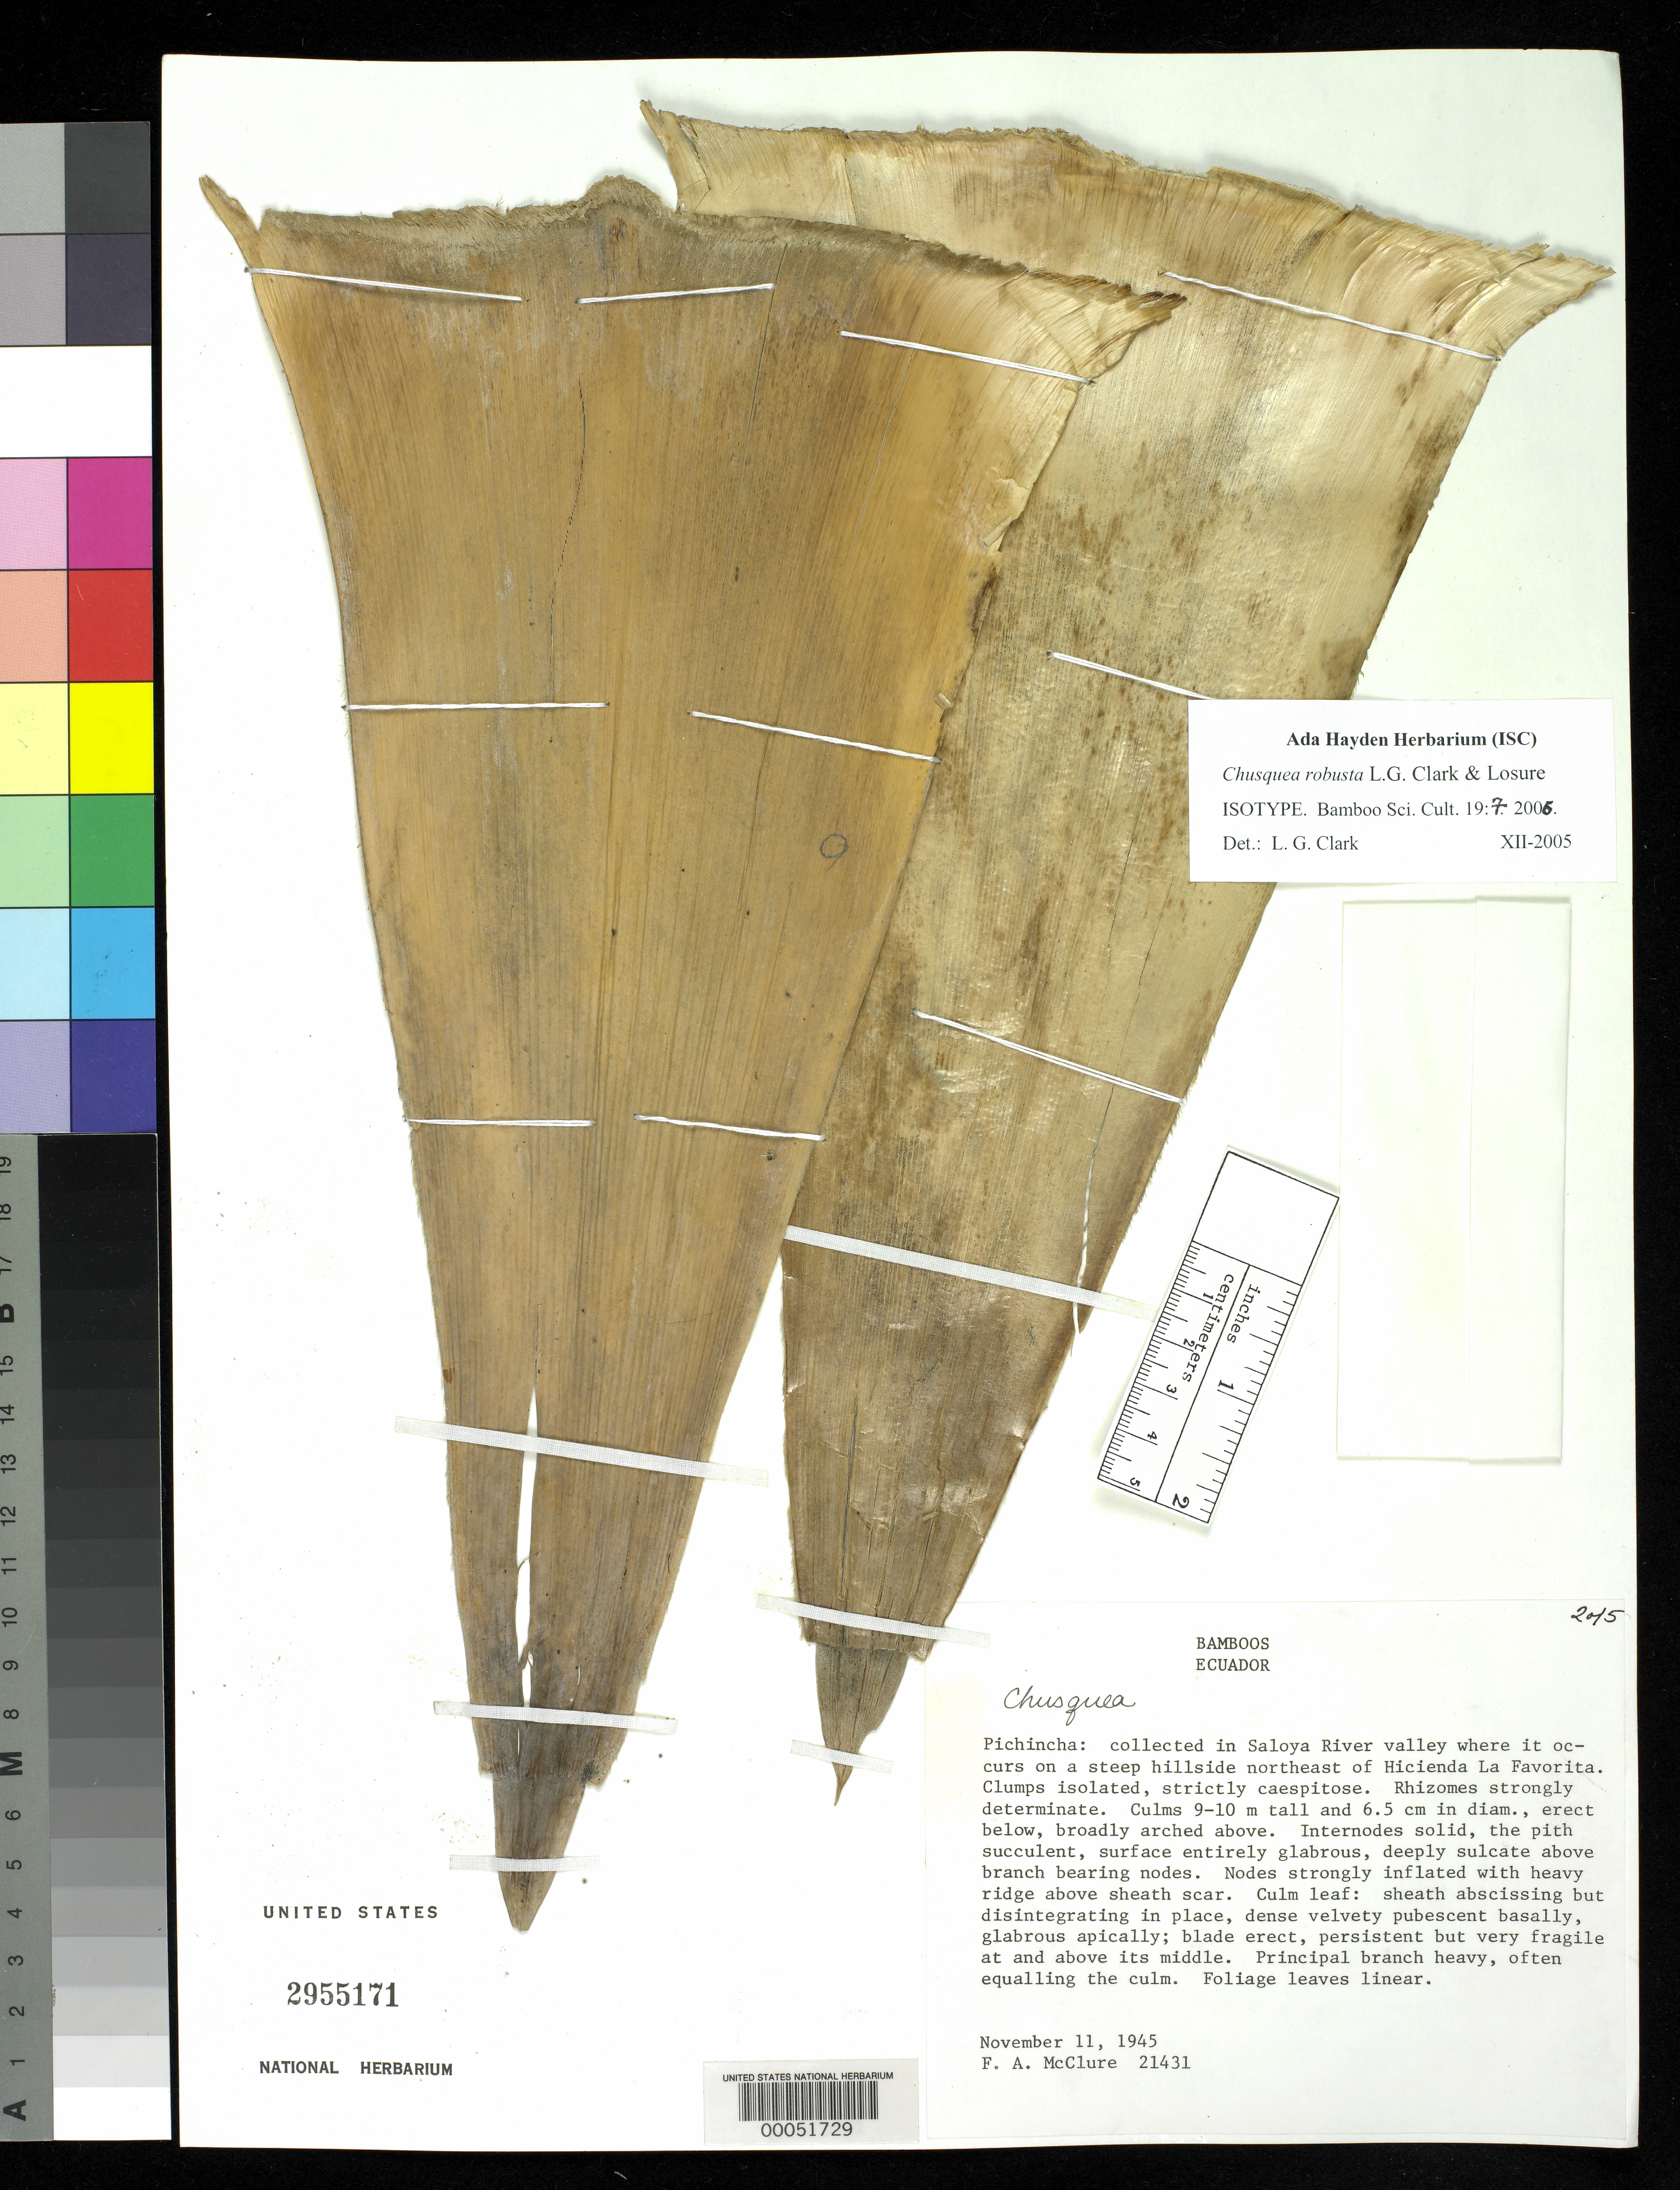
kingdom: Plantae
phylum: Tracheophyta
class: Liliopsida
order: Poales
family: Poaceae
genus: Chusquea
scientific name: Chusquea robusta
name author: L.G. Clark & Losure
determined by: Clark, Lynn G., (ISC), Iowa State University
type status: Isotype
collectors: F. A. McClure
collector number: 21431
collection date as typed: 11 Nov 1945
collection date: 1945-11-11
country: Ecuador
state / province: Pichincha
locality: Pichincha: collected in Saloya river valley where it occurs on a steep hillside northeast of Hacienda La Favorita.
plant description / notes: Specimen mounted on 5 sheets.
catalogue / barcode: US 2955171